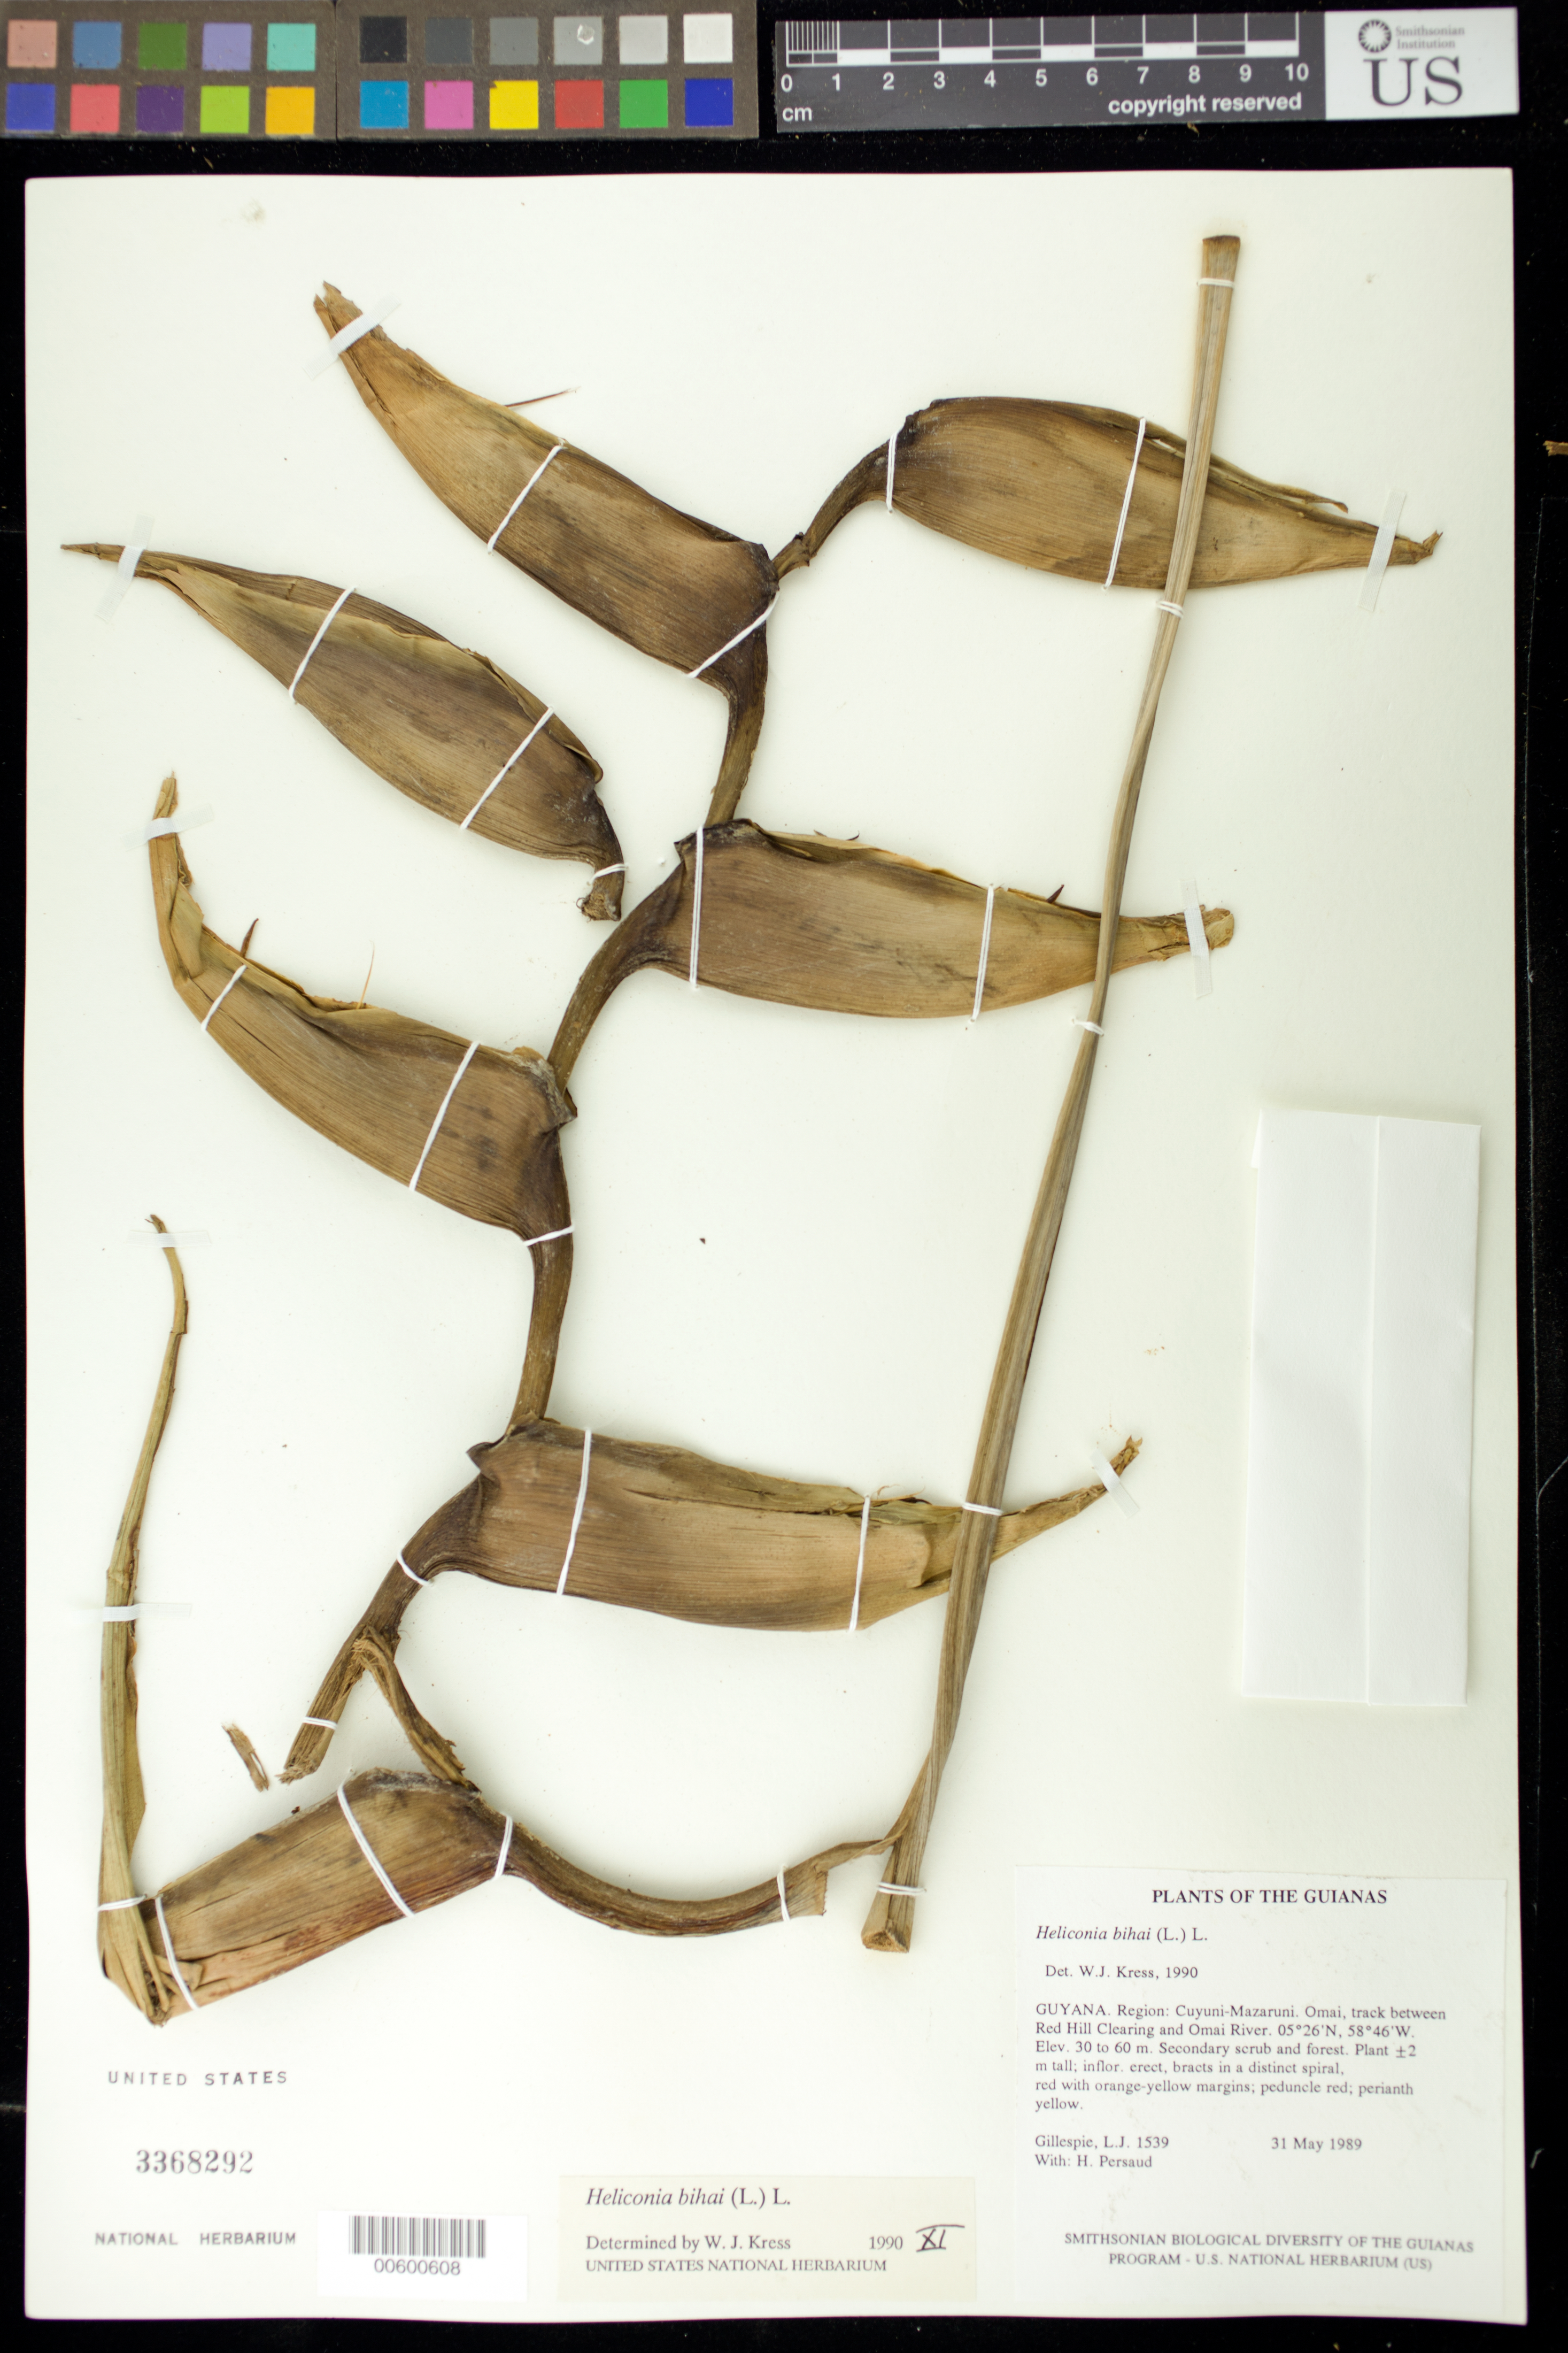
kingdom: Plantae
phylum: Tracheophyta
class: Liliopsida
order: Zingiberales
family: Heliconiaceae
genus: Heliconia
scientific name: Heliconia bihai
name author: (L.) L.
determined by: Kress, W. J., (US), Smithsonian Institution - National Museum of Natural History (UNITED STATES)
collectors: L. J. Gillespie & H. Persaud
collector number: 1539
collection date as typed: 31 May 1989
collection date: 1989-05-31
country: Guyana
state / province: Cuyuni-Mazaruni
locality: Omai, track between Red Hill Clearing and Omai River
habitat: Secondary scrub and forest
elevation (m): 30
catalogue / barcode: US 3368292